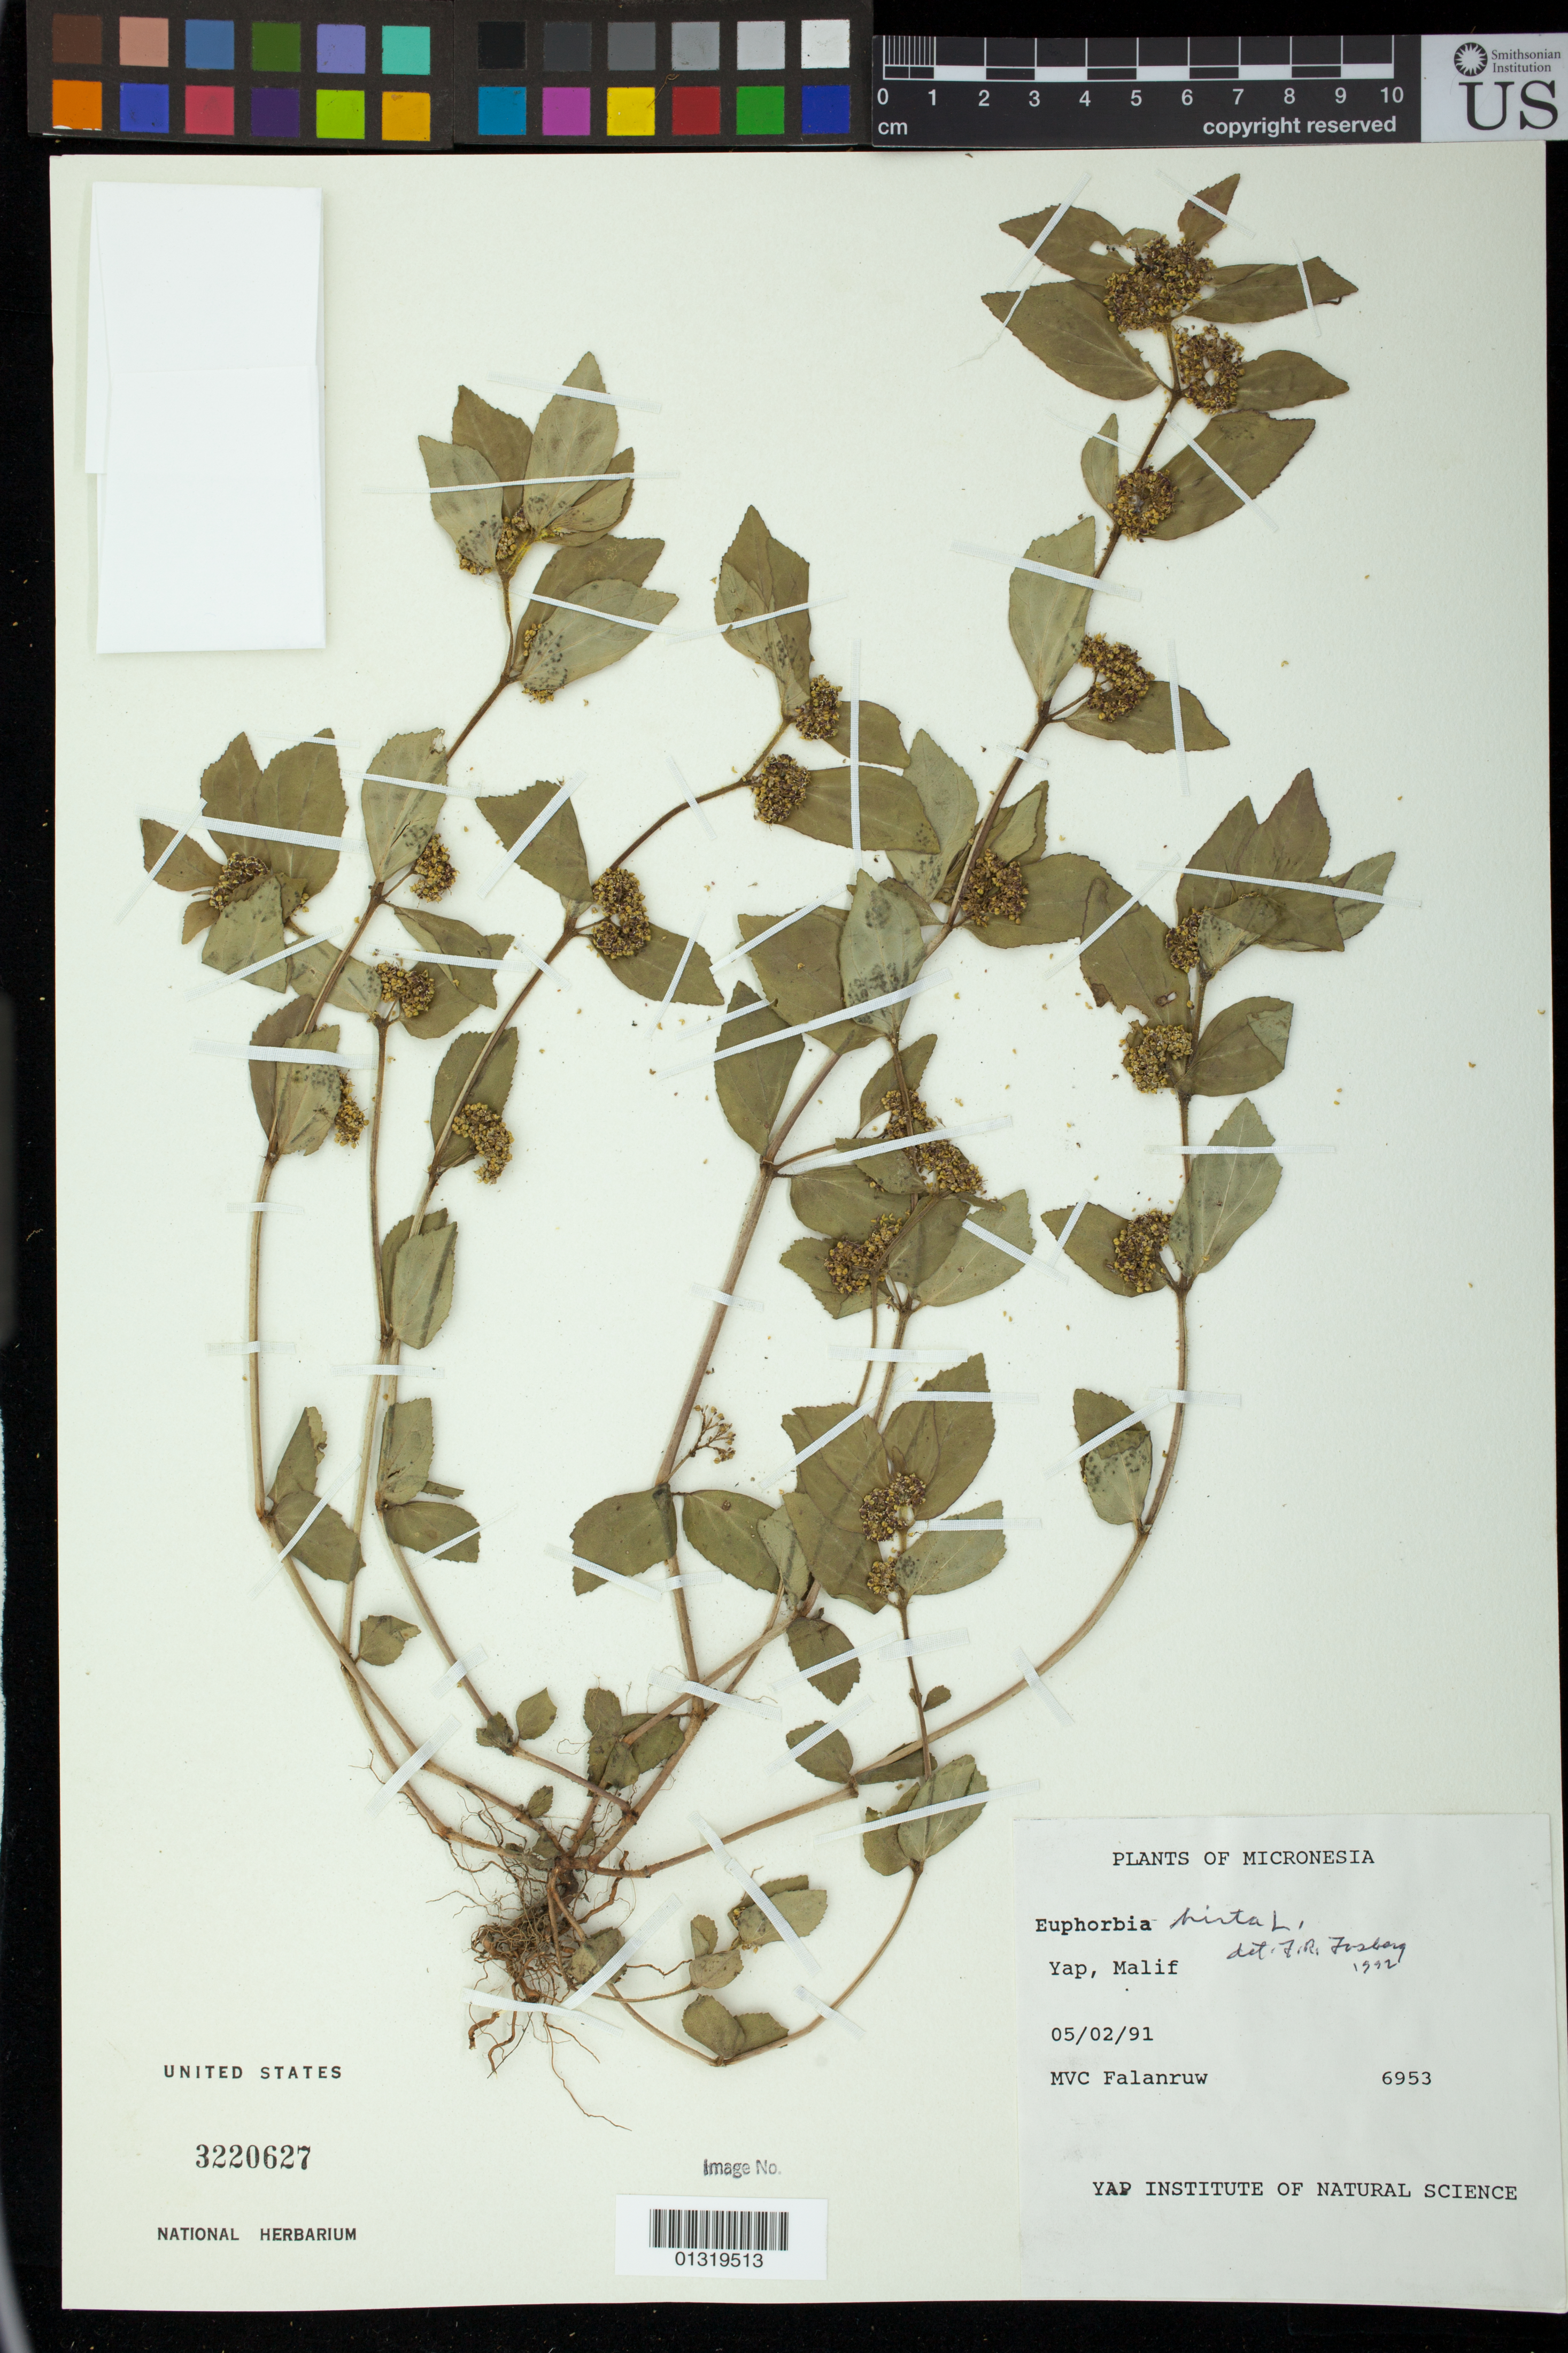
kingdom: Plantae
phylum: Tracheophyta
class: Magnoliopsida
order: Malpighiales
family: Euphorbiaceae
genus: Euphorbia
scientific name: Euphorbia hirta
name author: L.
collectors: M. V. Falanruw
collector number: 6953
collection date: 1991-05-02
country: Micronesia, Federated States of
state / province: Yap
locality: Malif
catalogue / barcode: US 3220627